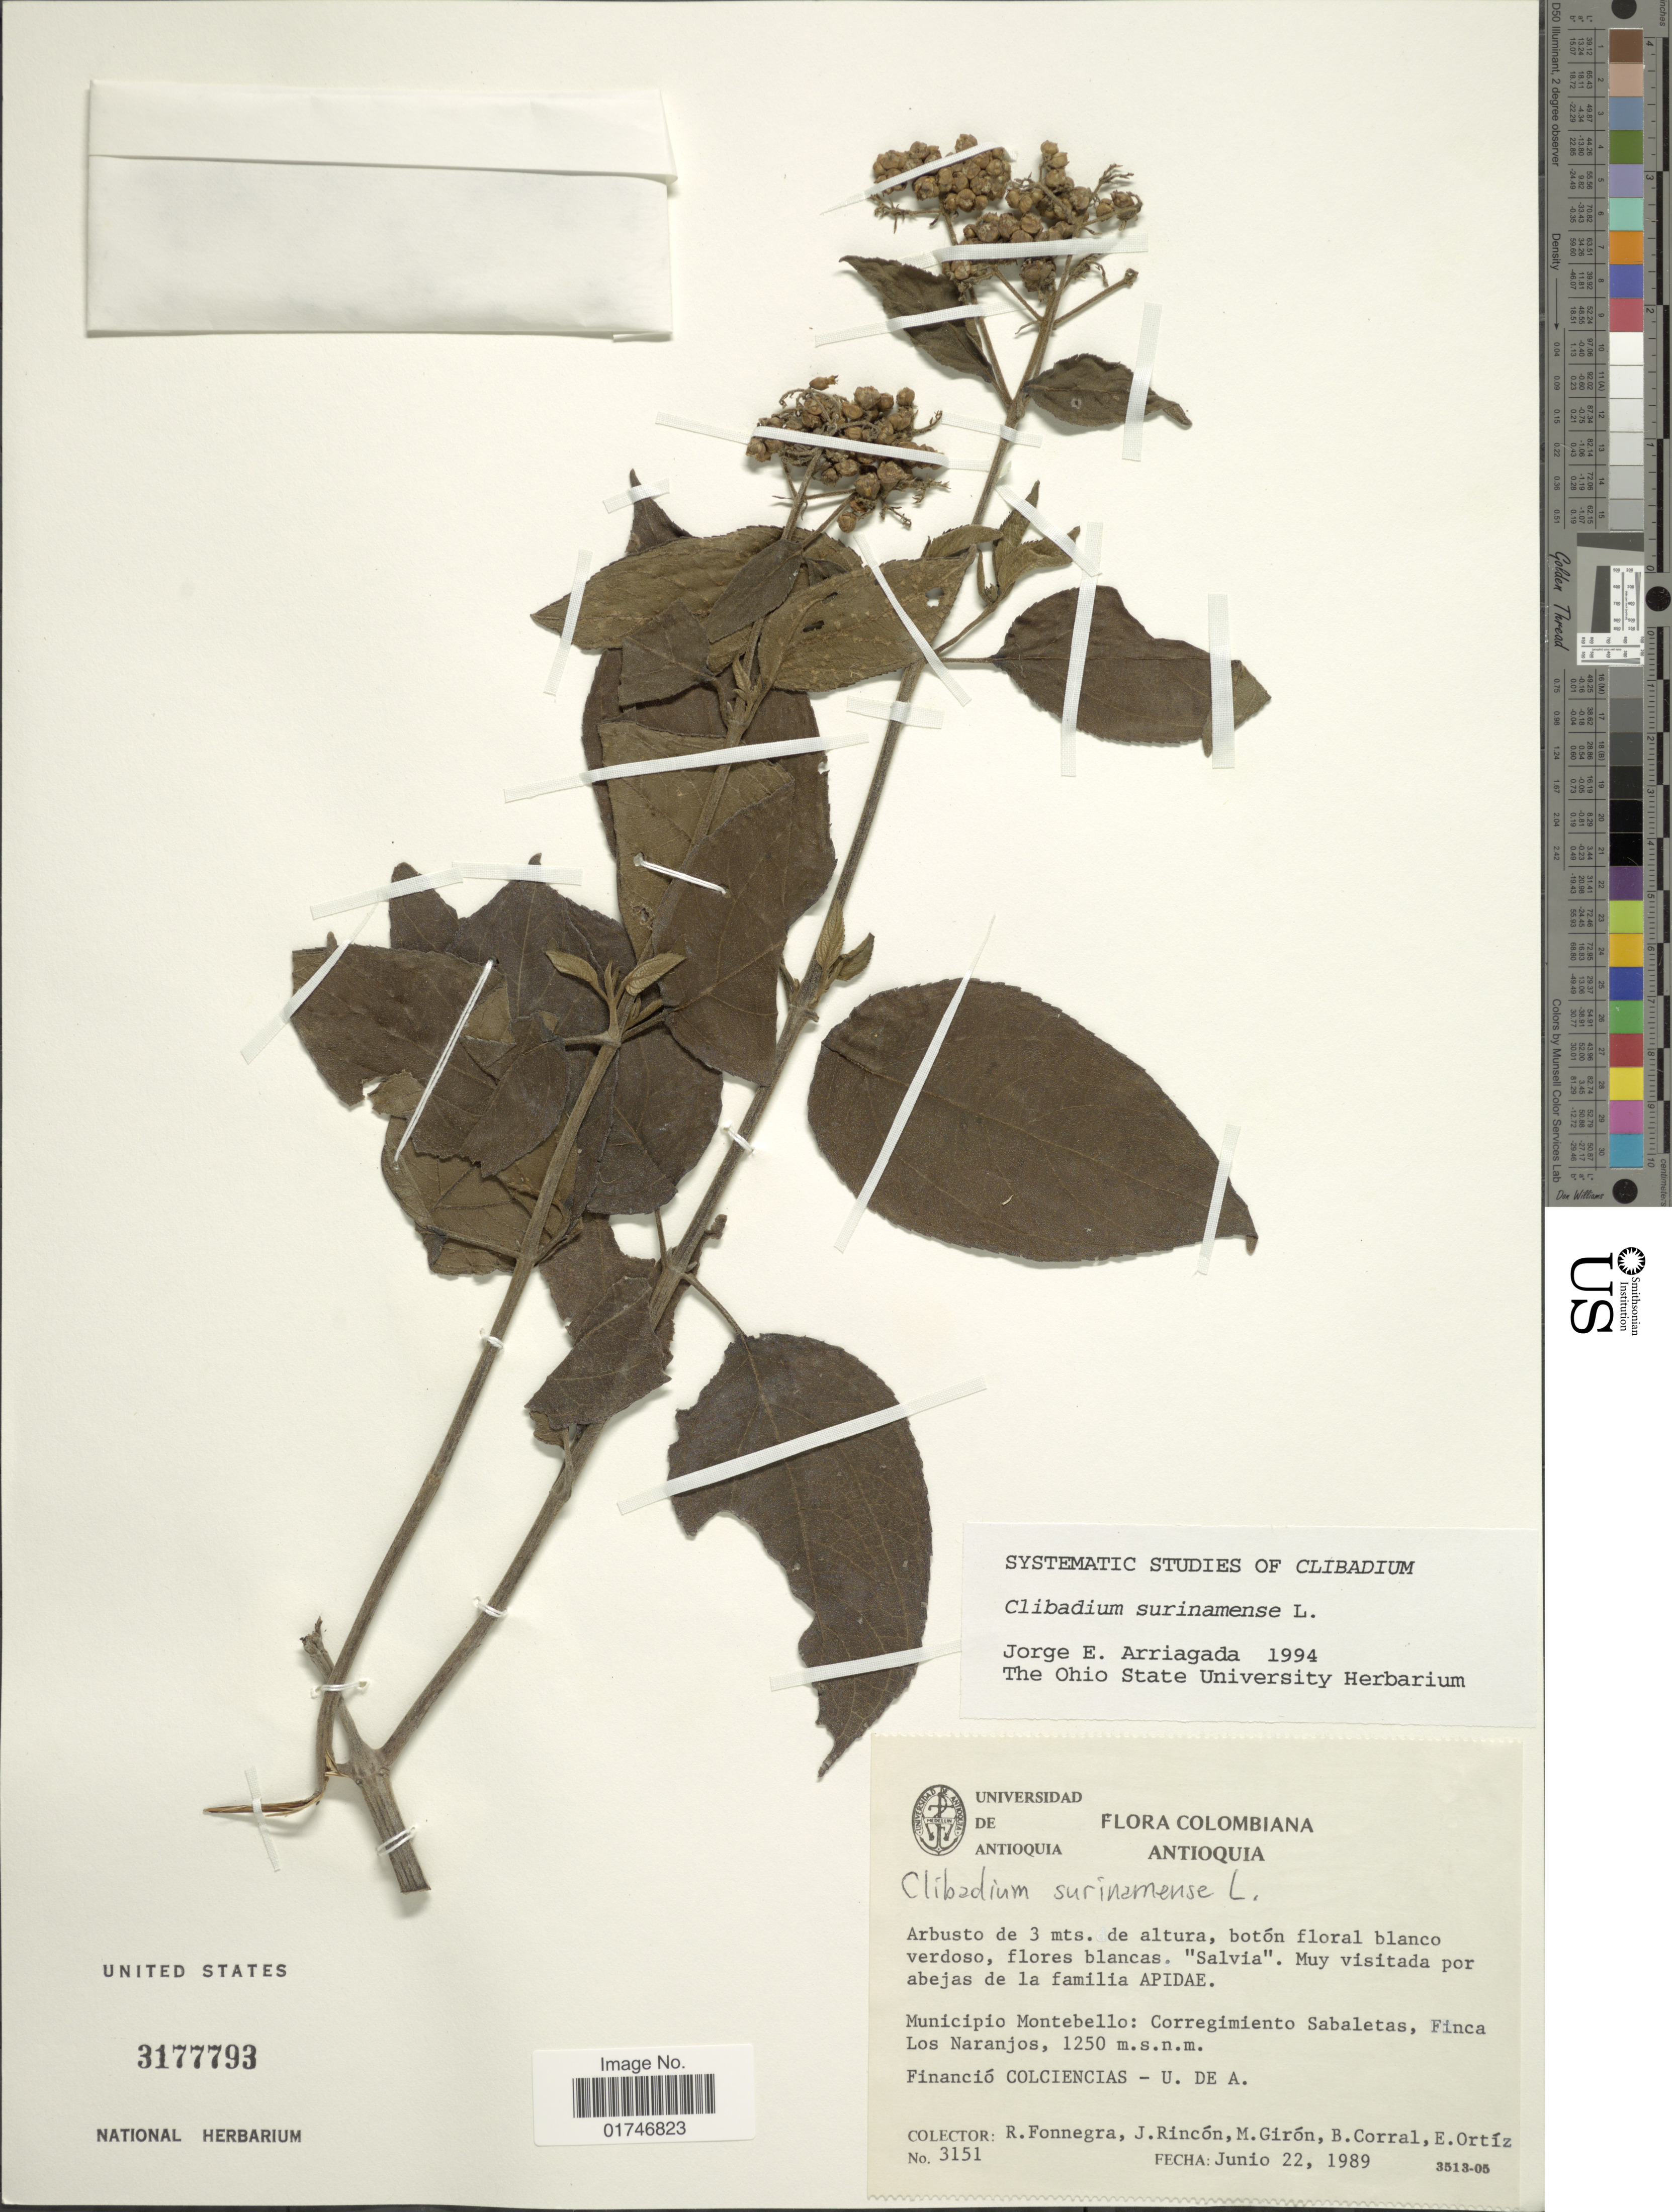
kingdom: Plantae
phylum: Tracheophyta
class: Magnoliopsida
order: Asterales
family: Asteraceae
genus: Clibadium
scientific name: Clibadium surinamense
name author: L.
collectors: R. Fonnegra G., J. Rincón, M. Girón, B. Corral & E. Ortíz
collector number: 3151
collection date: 1989-06-22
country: Colombia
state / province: Antioquia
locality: Municipio Montebello: Corregimiento Sabaletas, Finca Los Naranjos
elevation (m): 1250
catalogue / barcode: US 3177793